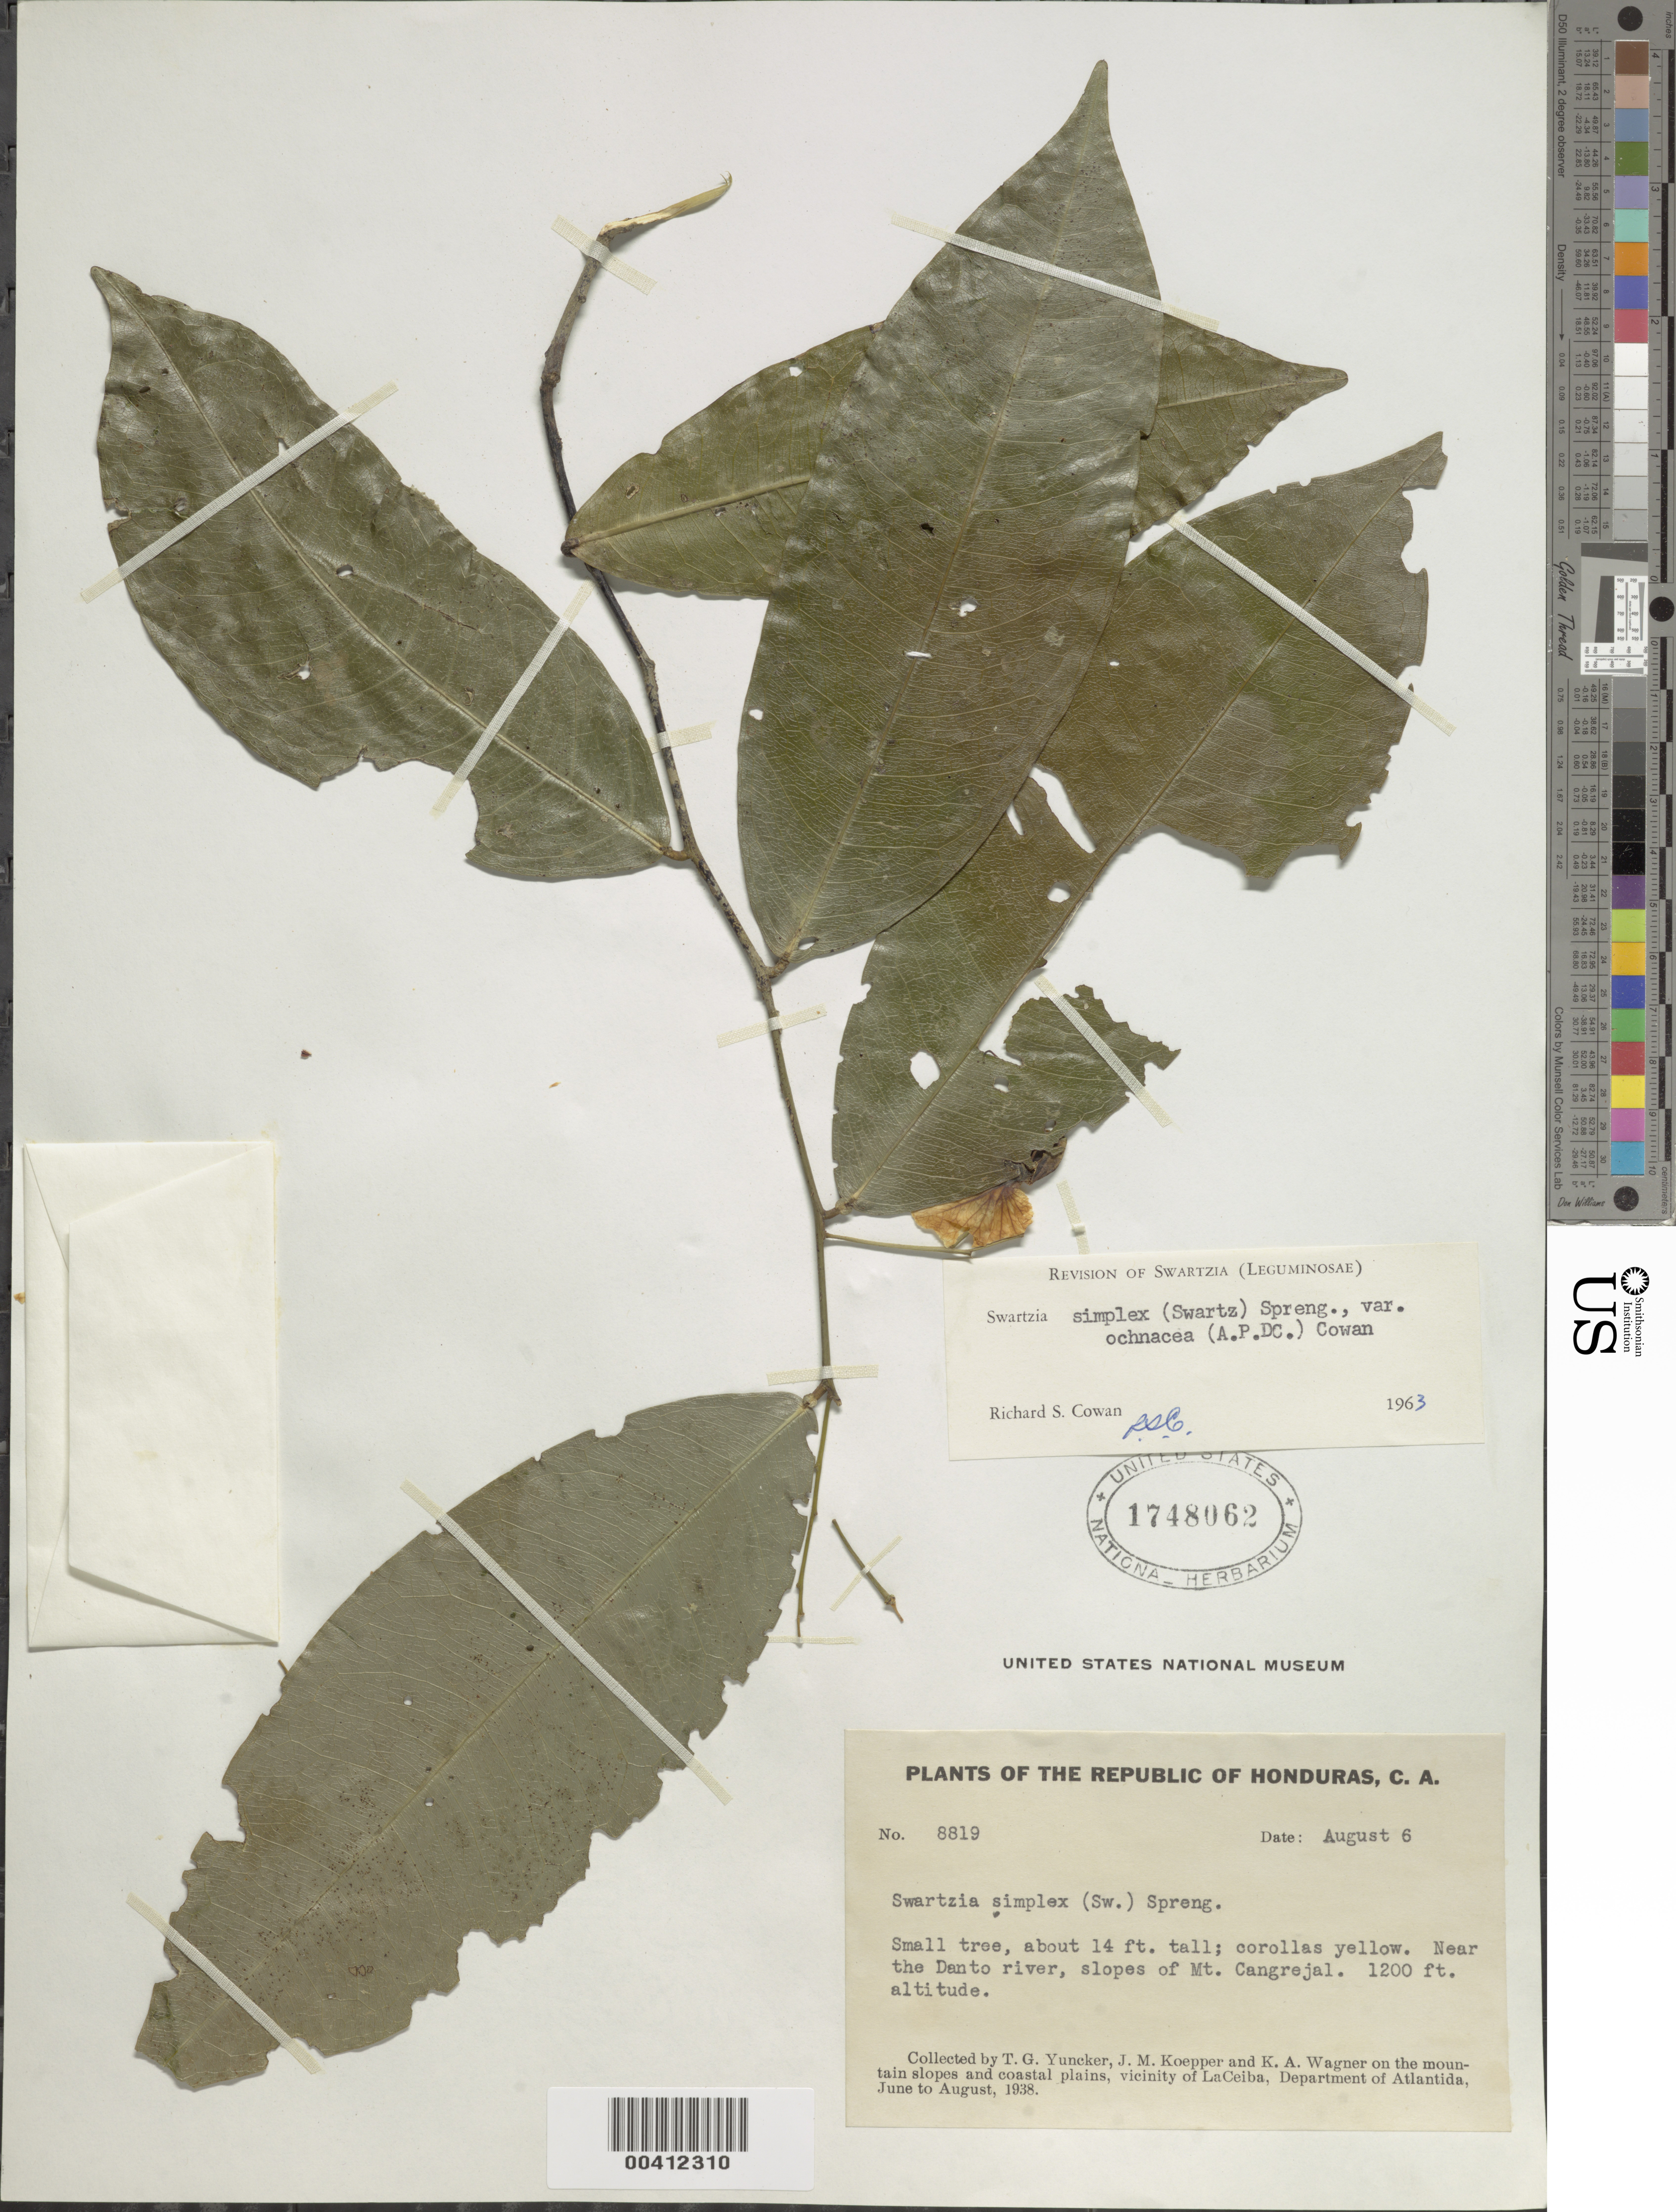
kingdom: Plantae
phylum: Tracheophyta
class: Magnoliopsida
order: Fabales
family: Fabaceae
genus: Swartzia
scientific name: Swartzia simplex var. ochnacea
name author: (DC.) R.S. Cowan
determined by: Cowan, R. S.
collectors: T. G. Yuncker, J. M. Koepper & K. A. Wagner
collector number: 8819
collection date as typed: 06 Aug 1938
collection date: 1938-08-06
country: Honduras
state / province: Atlántida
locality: Vicinity of La Ceiba, Mt. Cangrejal, Danto River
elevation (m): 366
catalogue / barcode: US 1748062